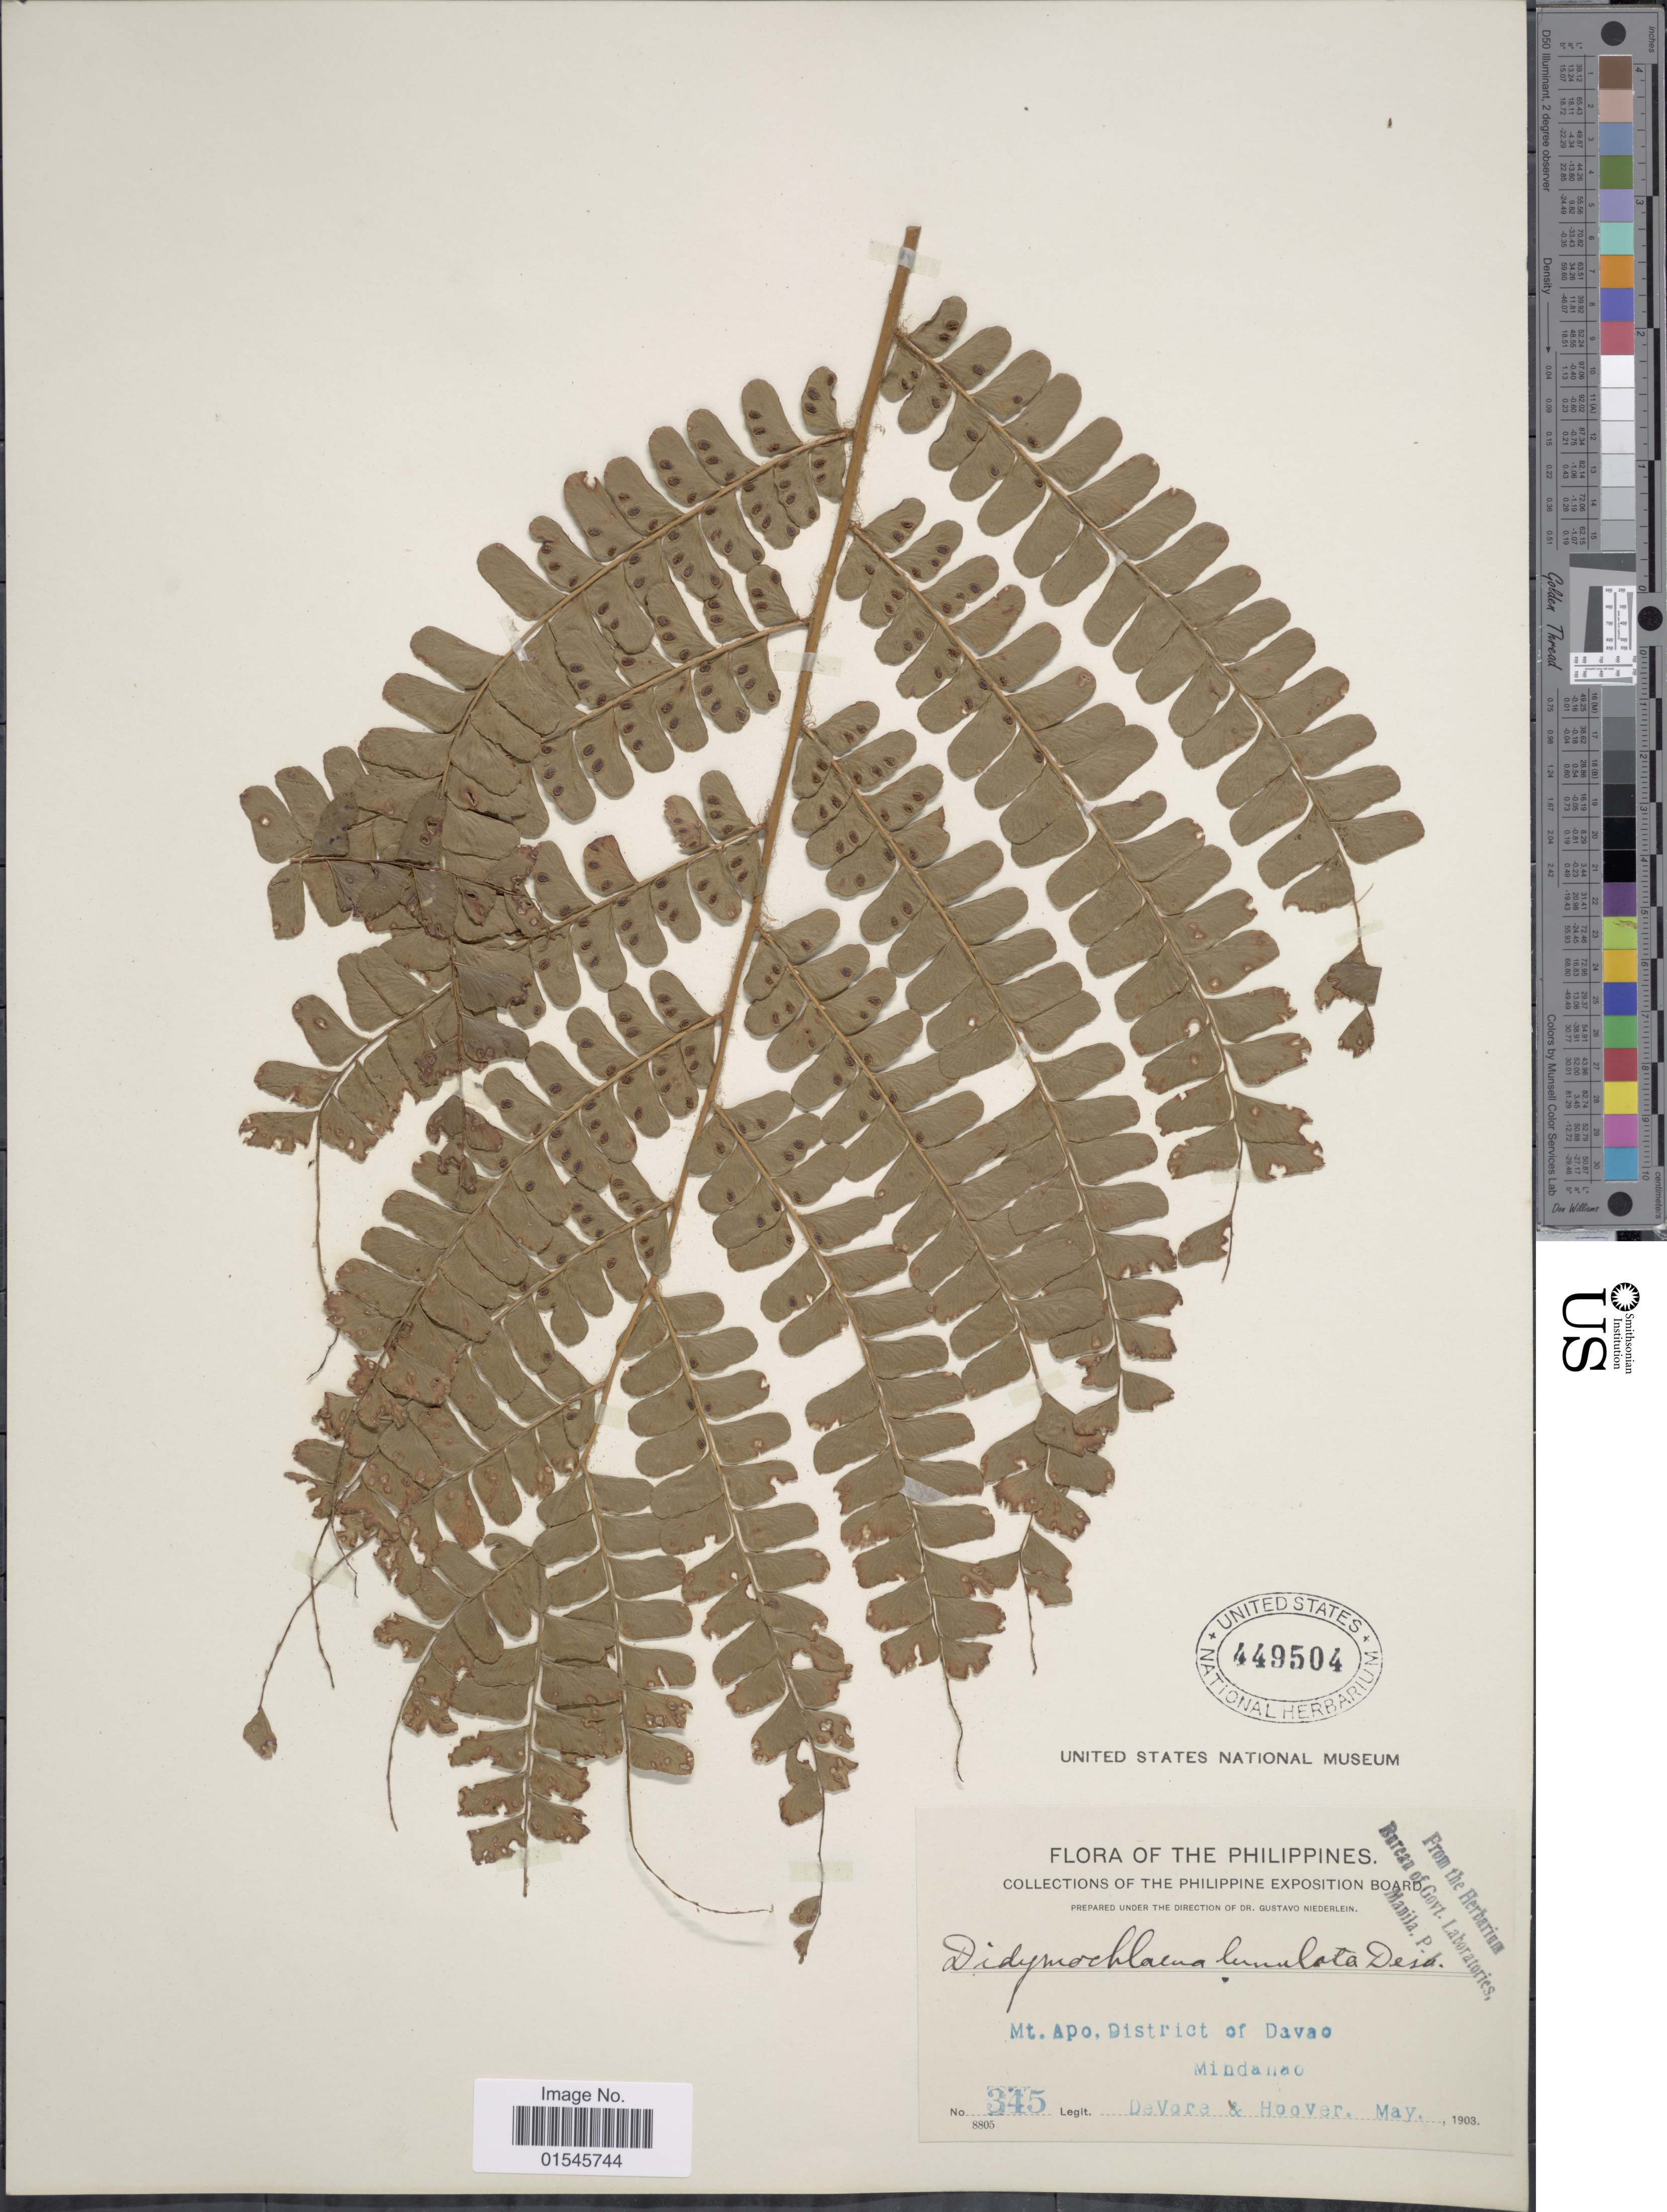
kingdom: Plantae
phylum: Tracheophyta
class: Polypodiopsida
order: Polypodiales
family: Didymochlaenaceae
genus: Didymochlaena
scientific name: Didymochlaena truncatula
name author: (Sw.) J. Sm.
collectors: -. DeVore & -- Hoover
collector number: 345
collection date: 1903-05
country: Philippines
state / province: Davao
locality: Mt Apo, District of Davao, Mindanao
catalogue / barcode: US 449504